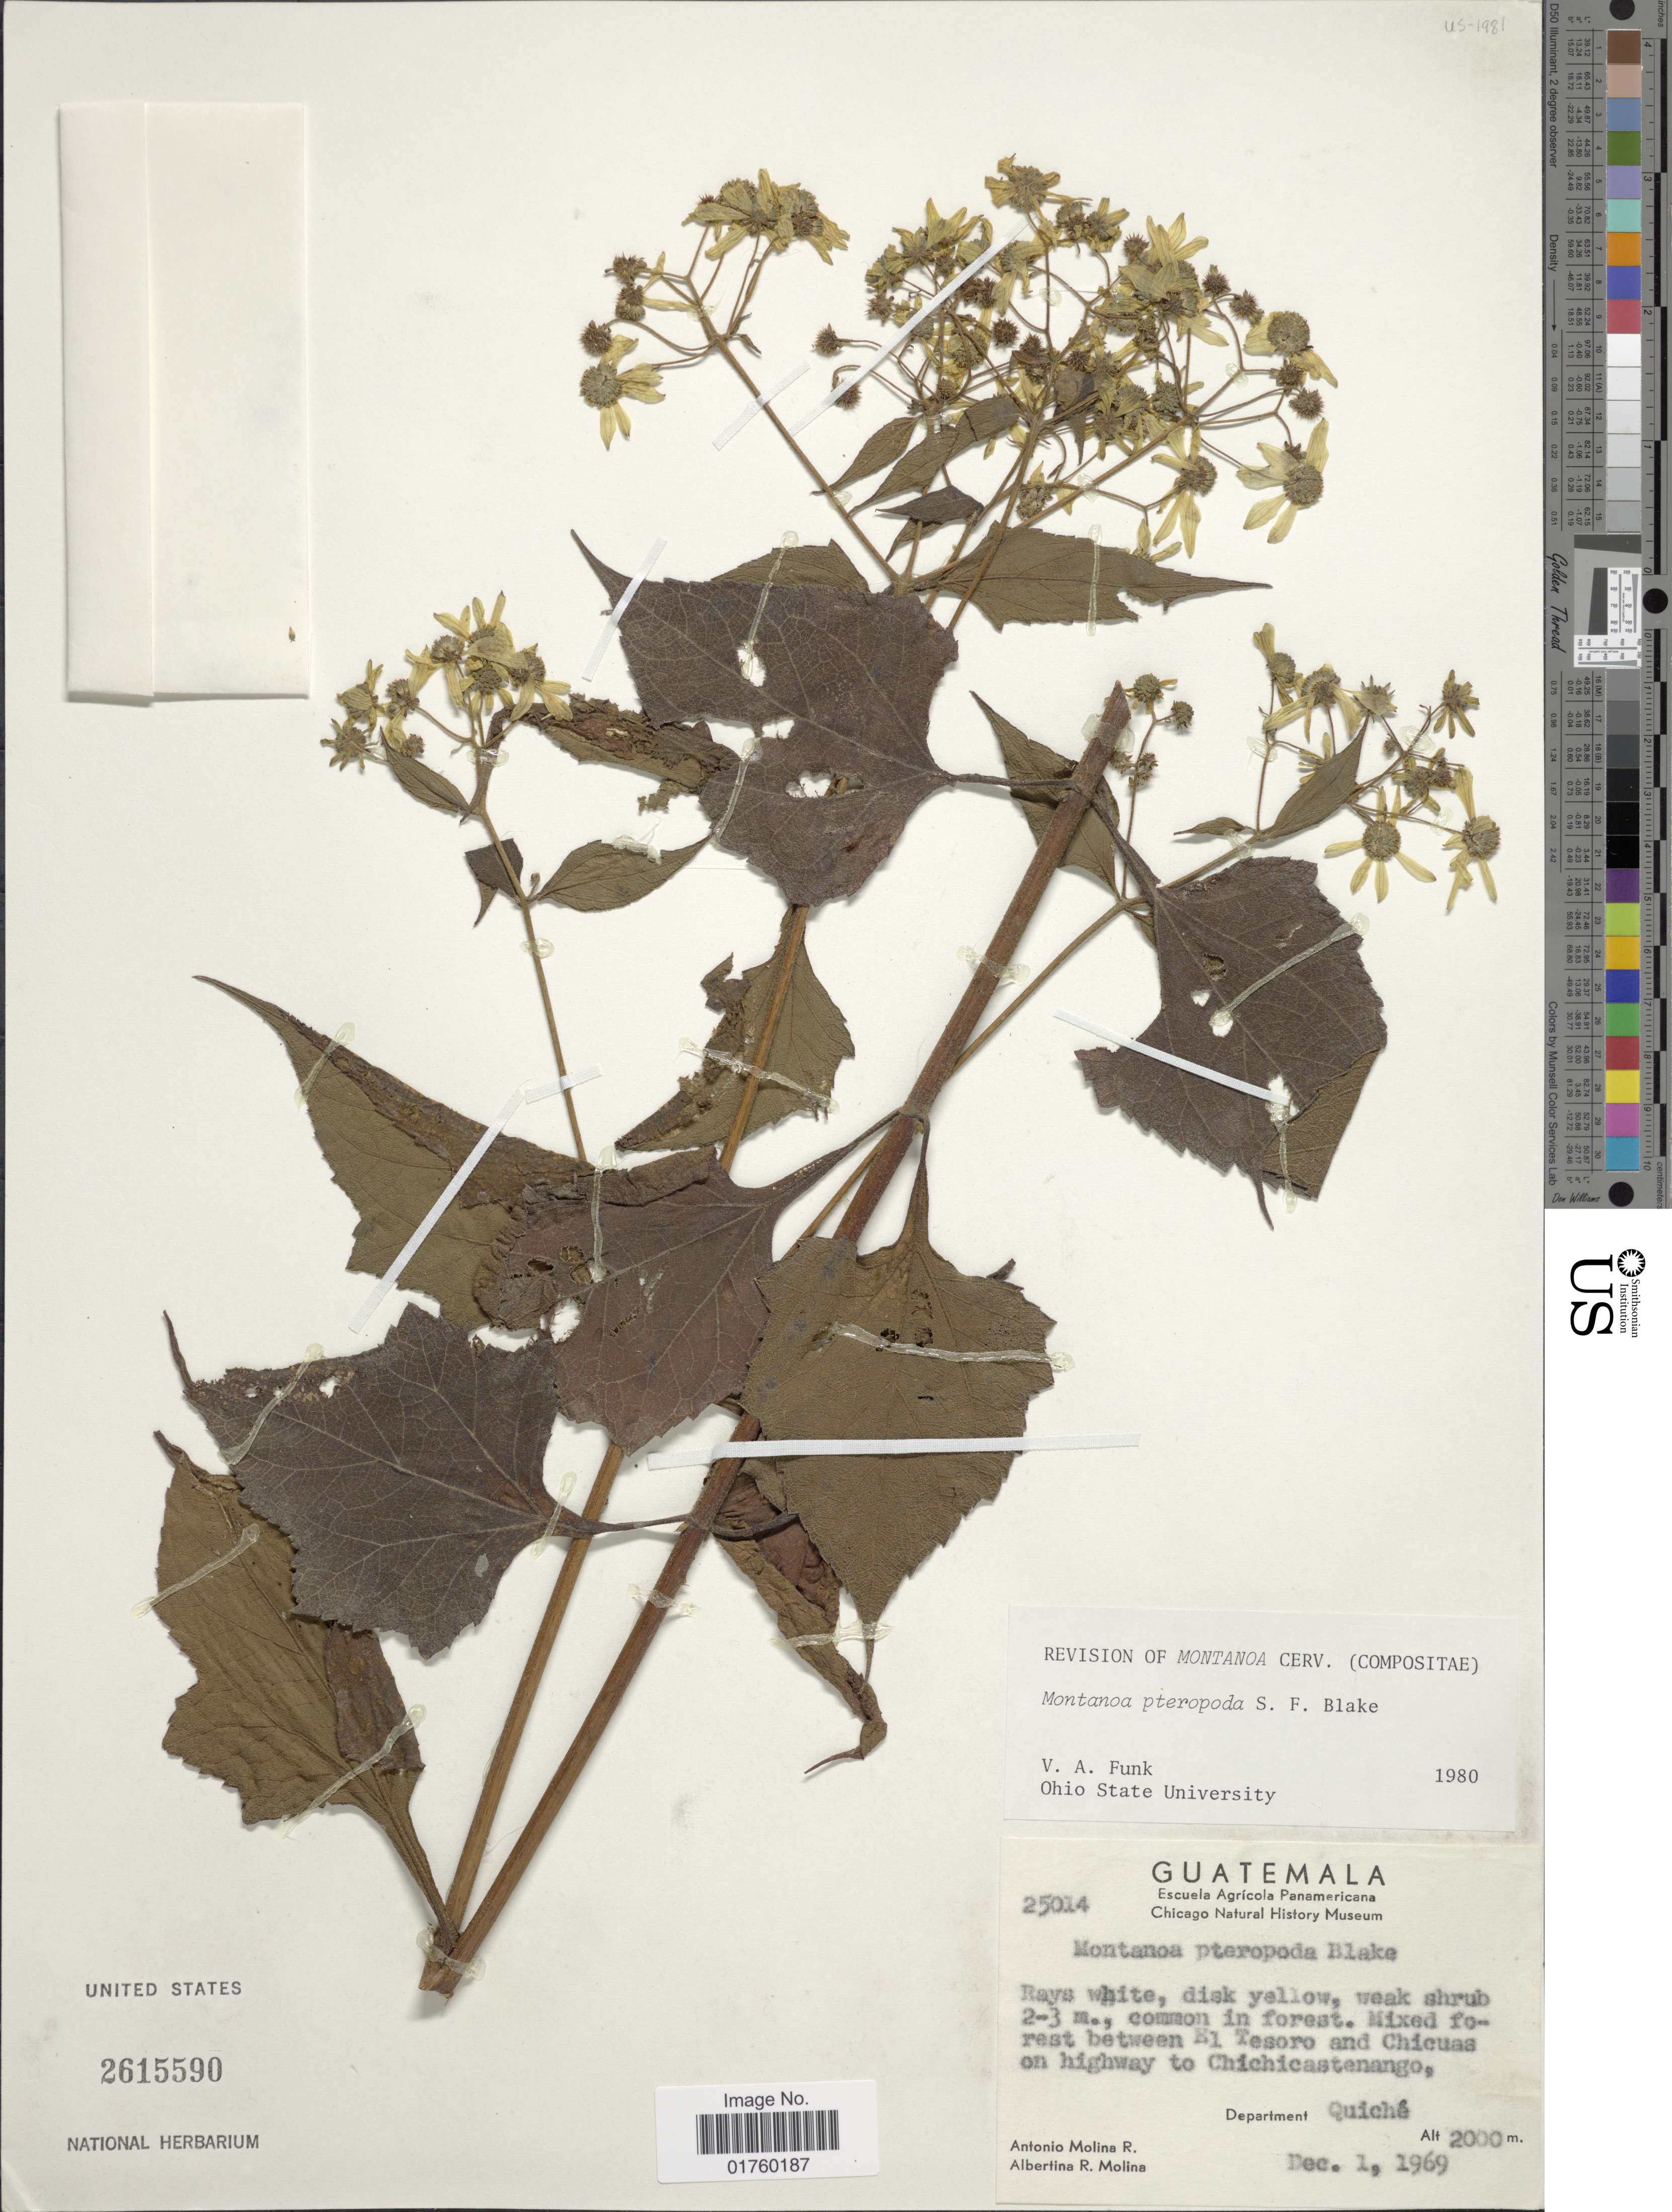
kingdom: Plantae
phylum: Tracheophyta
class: Magnoliopsida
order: Asterales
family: Asteraceae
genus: Montanoa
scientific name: Montanoa pteropoda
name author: S.F. Blake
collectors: A. Molina R. & A. R. Molina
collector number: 25014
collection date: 1969-12-01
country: Guatemala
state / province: El Quiché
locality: Mixed forest between El Tesoro and Chicuas on highway to Chichicastenango.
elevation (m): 2000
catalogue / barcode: US 2615590